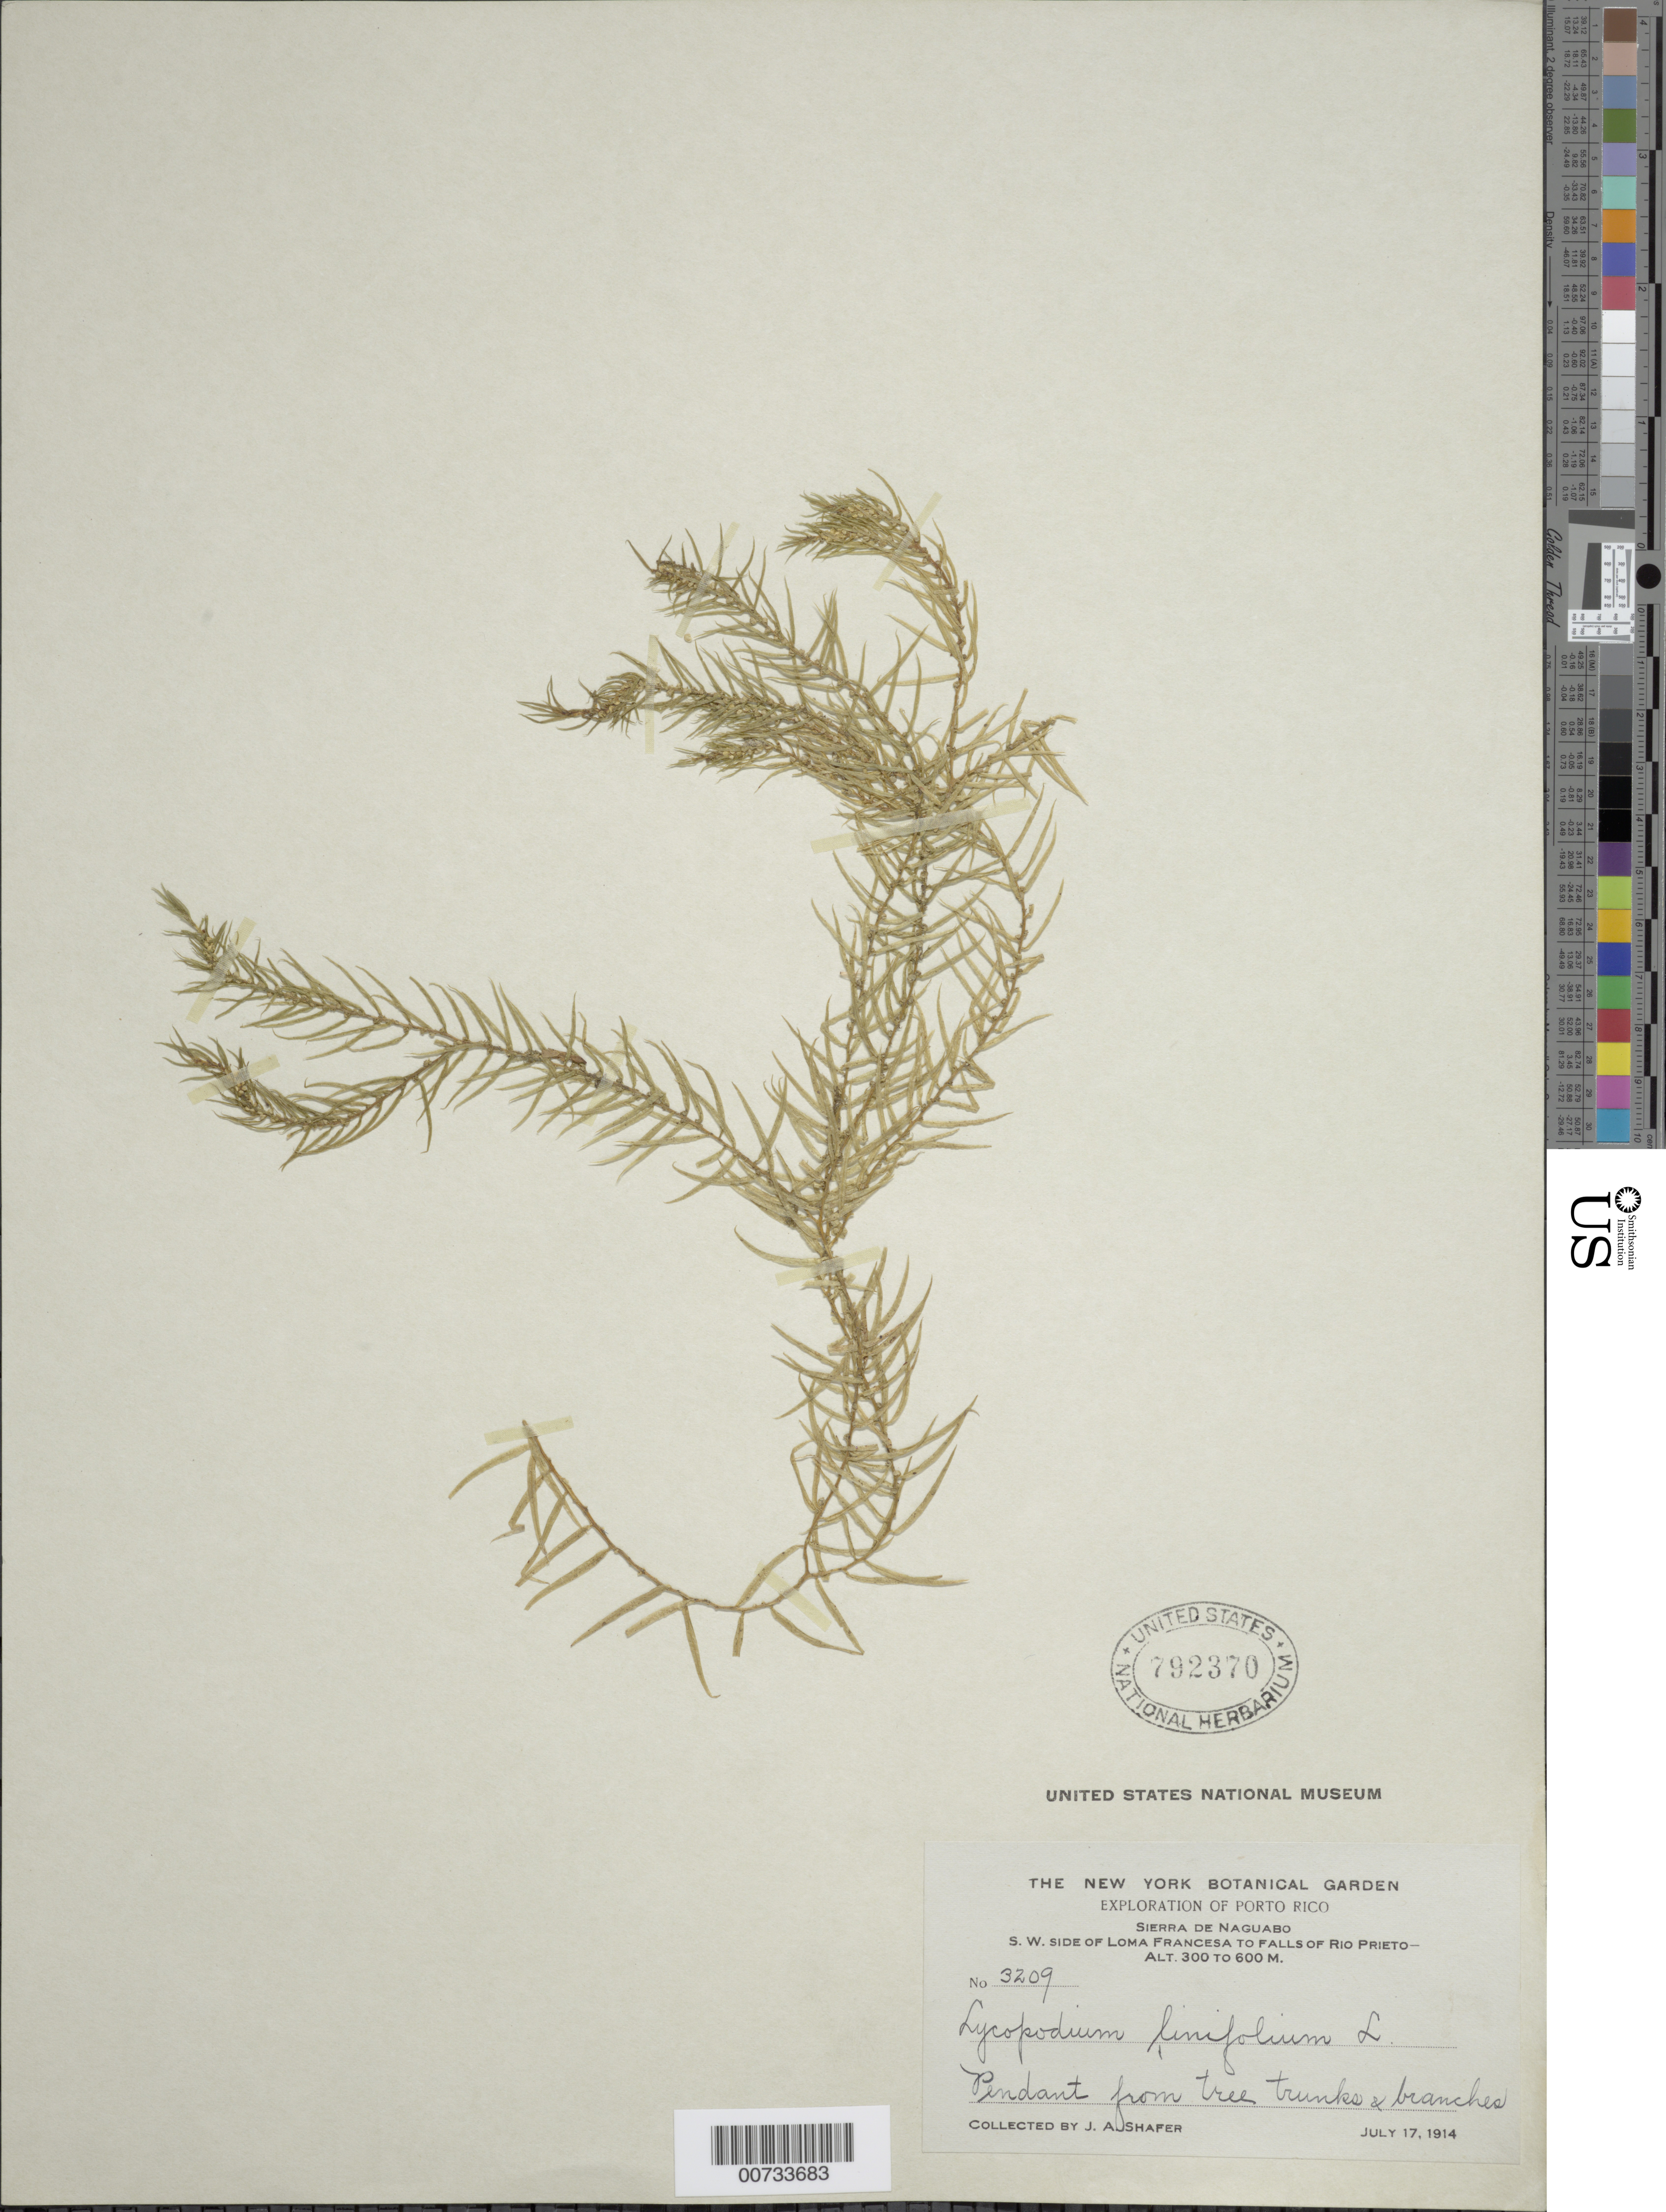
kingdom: Plantae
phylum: Tracheophyta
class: Lycopodiopsida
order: Lycopodiales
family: Lycopodiaceae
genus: Phlegmariurus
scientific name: Phlegmariurus linifolius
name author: (L.) B. Øllg.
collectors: J. A. Shafer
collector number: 3209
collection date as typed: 17 Jul 1914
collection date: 1914-07-17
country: Puerto Rico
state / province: Naguabo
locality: Sierra de Naguabo: SW side of Loma Francesa to Falls of Rio Prieto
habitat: Pendant from tree trunks and branches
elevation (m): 300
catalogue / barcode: US 792370